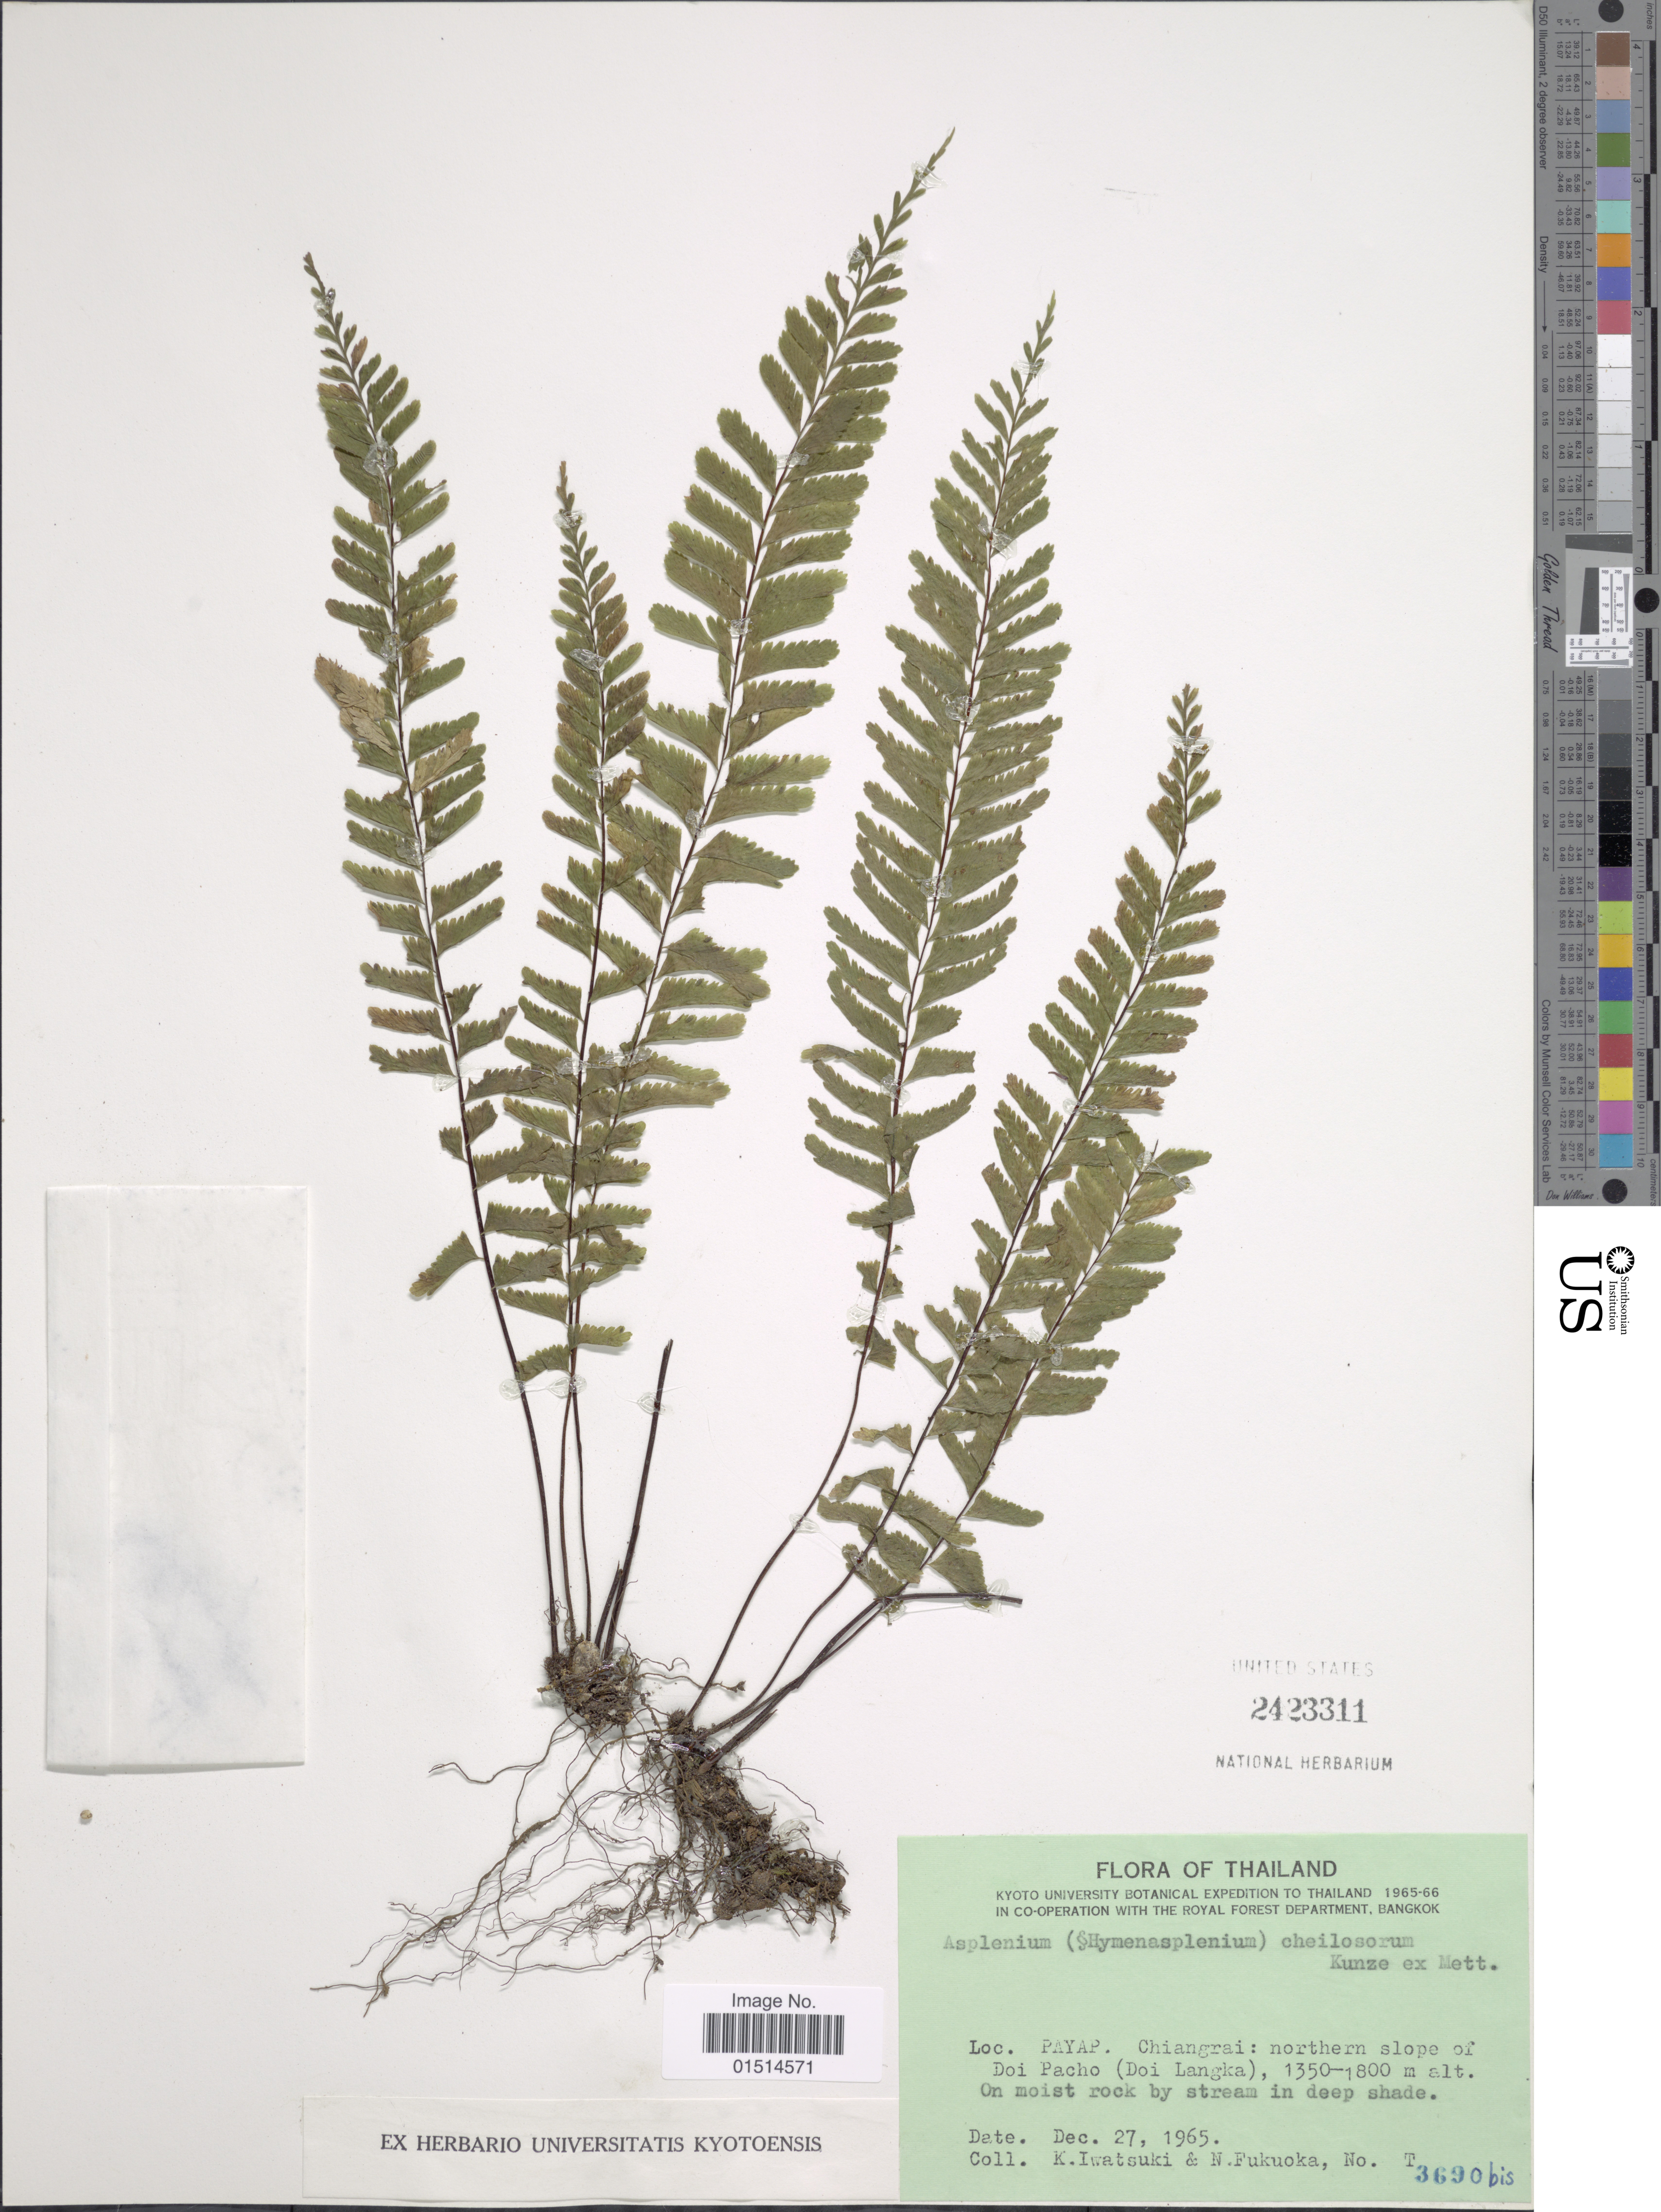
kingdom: Plantae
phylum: Tracheophyta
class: Polypodiopsida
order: Polypodiales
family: Aspleniaceae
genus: Asplenium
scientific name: Asplenium cheilosorum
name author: Kunze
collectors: K. Iwatsuki & N. Fukuoka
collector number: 3690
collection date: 1965-12-27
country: Thailand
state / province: Chiang Rai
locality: Payap, Chiangrai: northern slope of Doi Pacho (Doi Langka)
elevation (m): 1350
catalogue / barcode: US 2423311